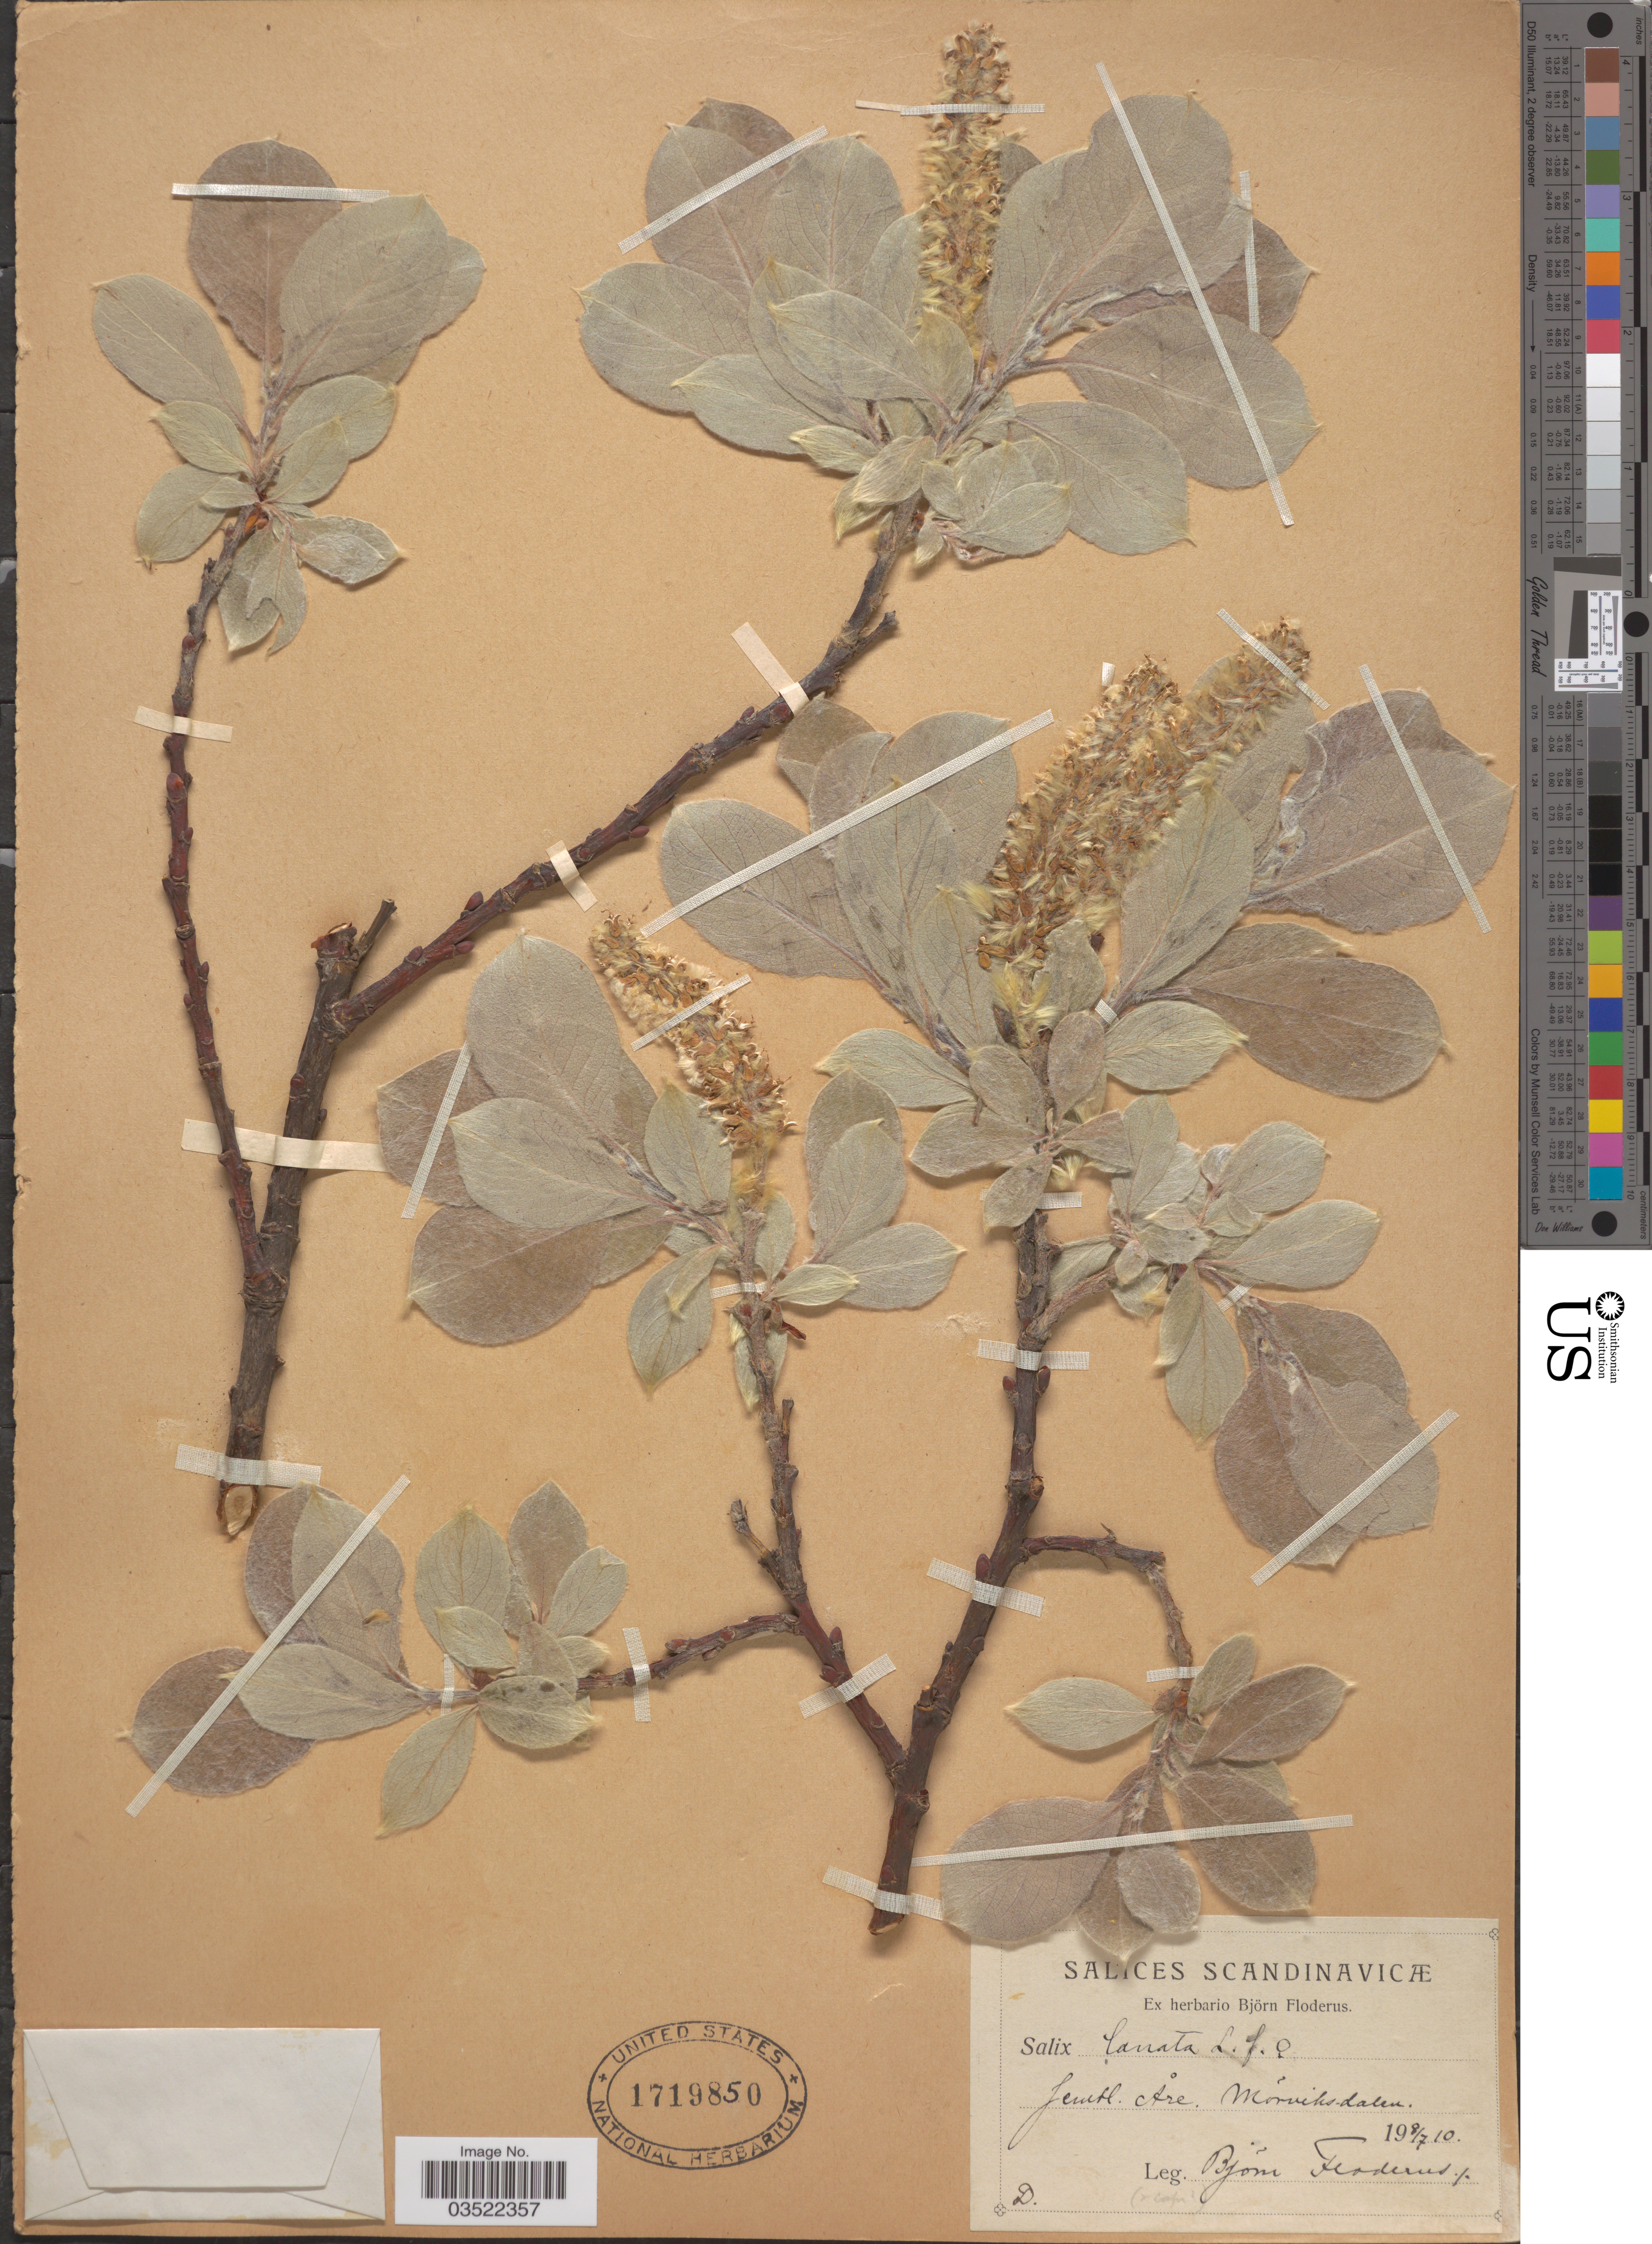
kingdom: Plantae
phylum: Tracheophyta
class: Magnoliopsida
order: Malpighiales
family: Salicaceae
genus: Salix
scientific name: Salix lanata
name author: L.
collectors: B. G. O. Floderus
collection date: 1910-07-08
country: Sweden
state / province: Jämtland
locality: Scandinavicae, Jemtl. Åre. Mórviks-dalen.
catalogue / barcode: US 1719850